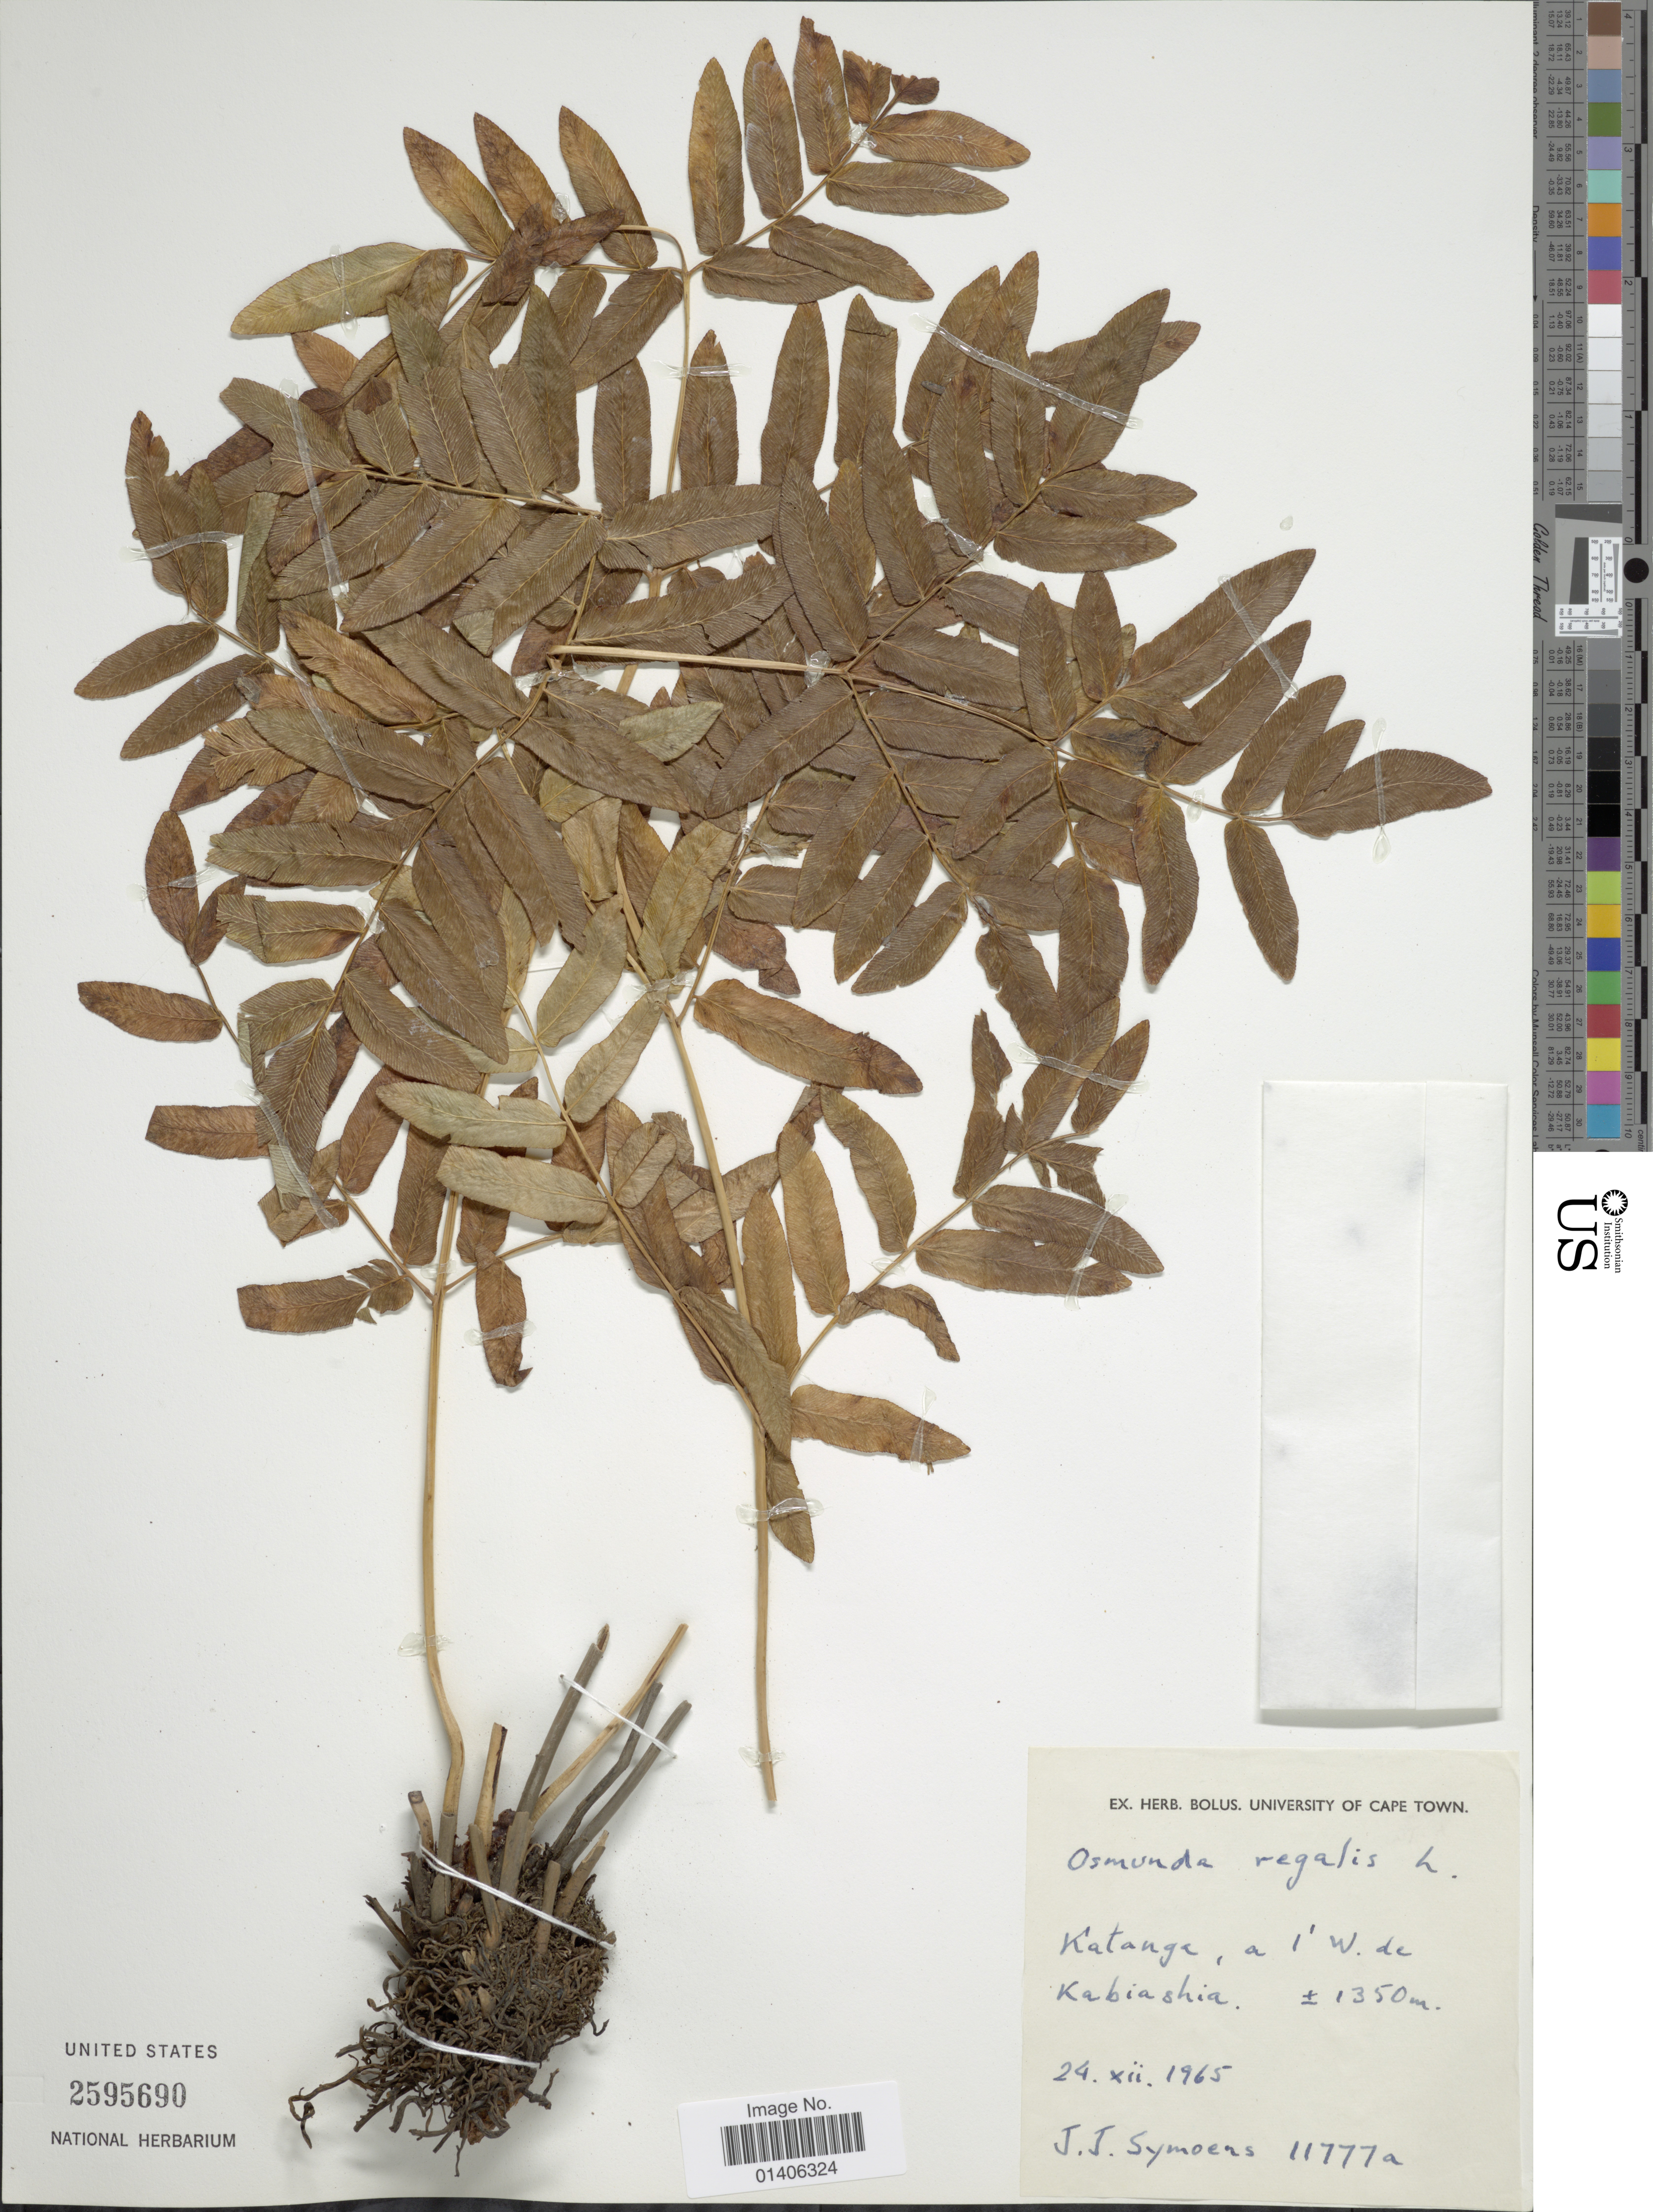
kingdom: Plantae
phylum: Tracheophyta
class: Polypodiopsida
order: Osmundales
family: Osmundaceae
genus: Osmunda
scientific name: Osmunda regalis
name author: L.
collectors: J. Symoens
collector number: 11777a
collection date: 1965-12-24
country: Congo, Democratic Republic of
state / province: Haut-Katanga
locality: A l'W de Kabiashia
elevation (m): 1350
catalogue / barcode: US 2595690